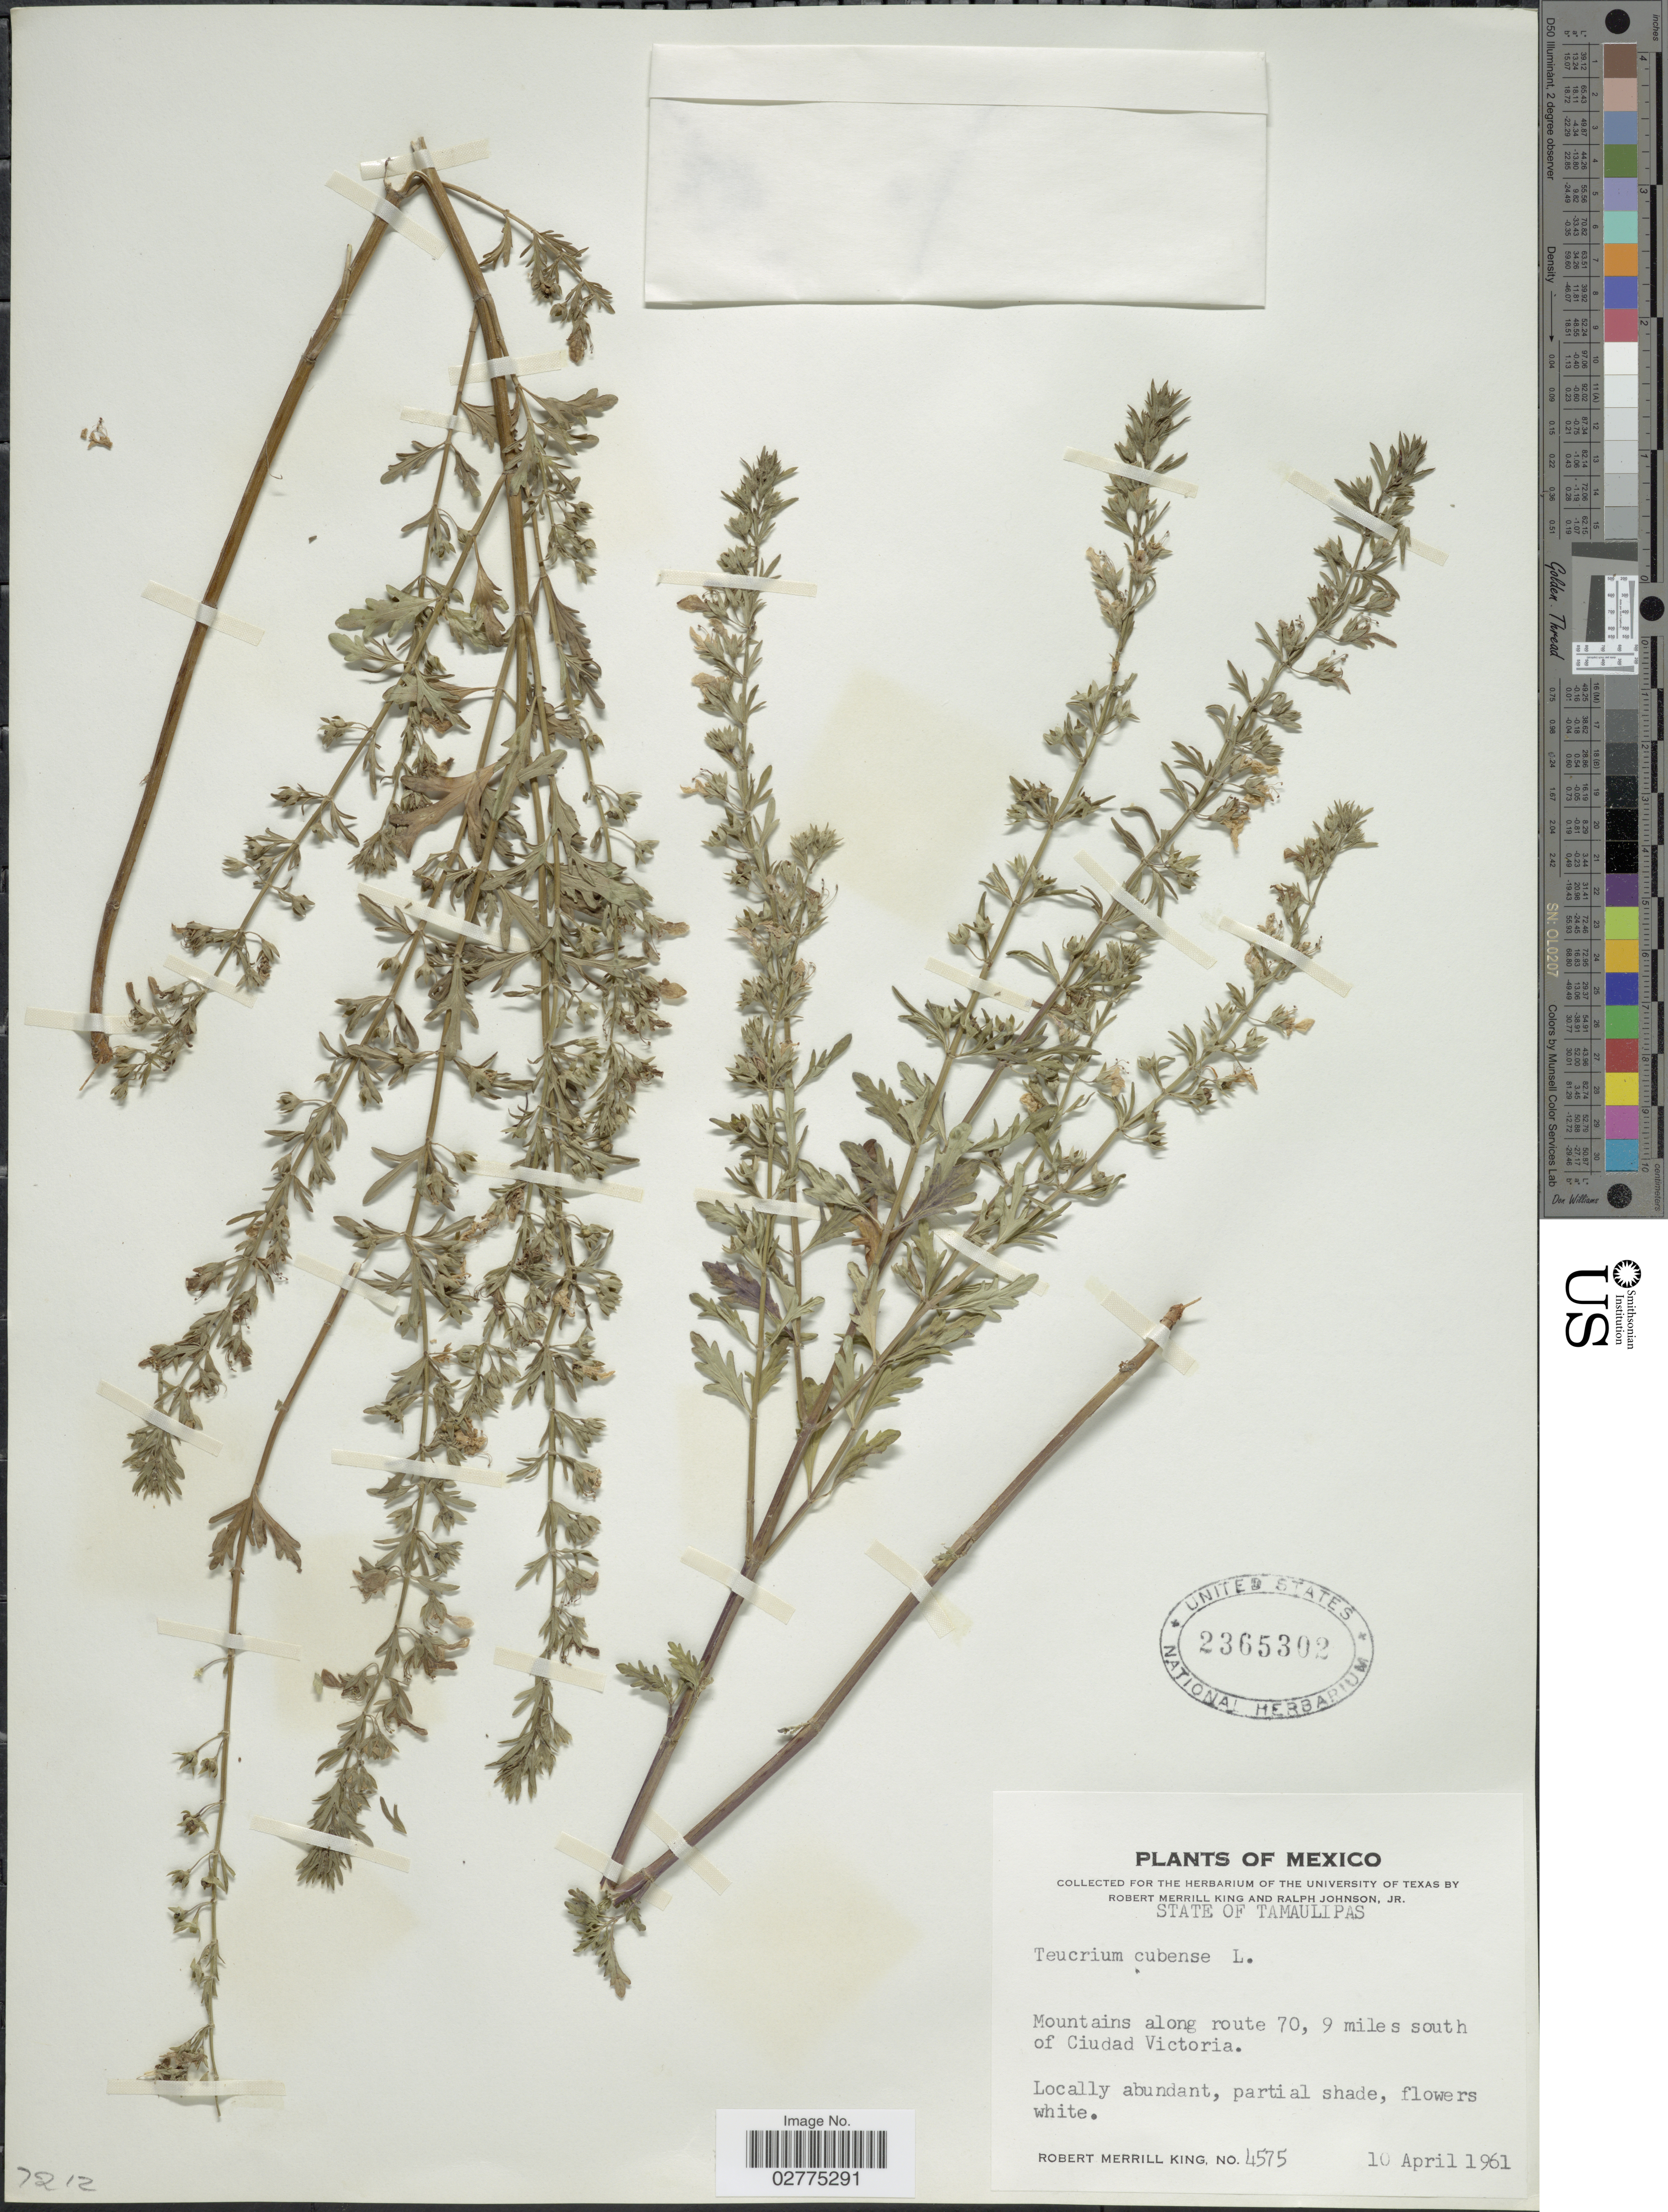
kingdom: Plantae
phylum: Tracheophyta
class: Magnoliopsida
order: Lamiales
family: Lamiaceae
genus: Teucrium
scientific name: Teucrium cubense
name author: Jacq.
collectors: R. M. King & R. Johnson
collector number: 4575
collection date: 1961-04-10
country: Mexico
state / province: Tamaulipas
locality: State of Tamaulipas, Mountains along route 70, 9 miles south of Ciudad Victoria.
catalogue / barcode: US 2365302